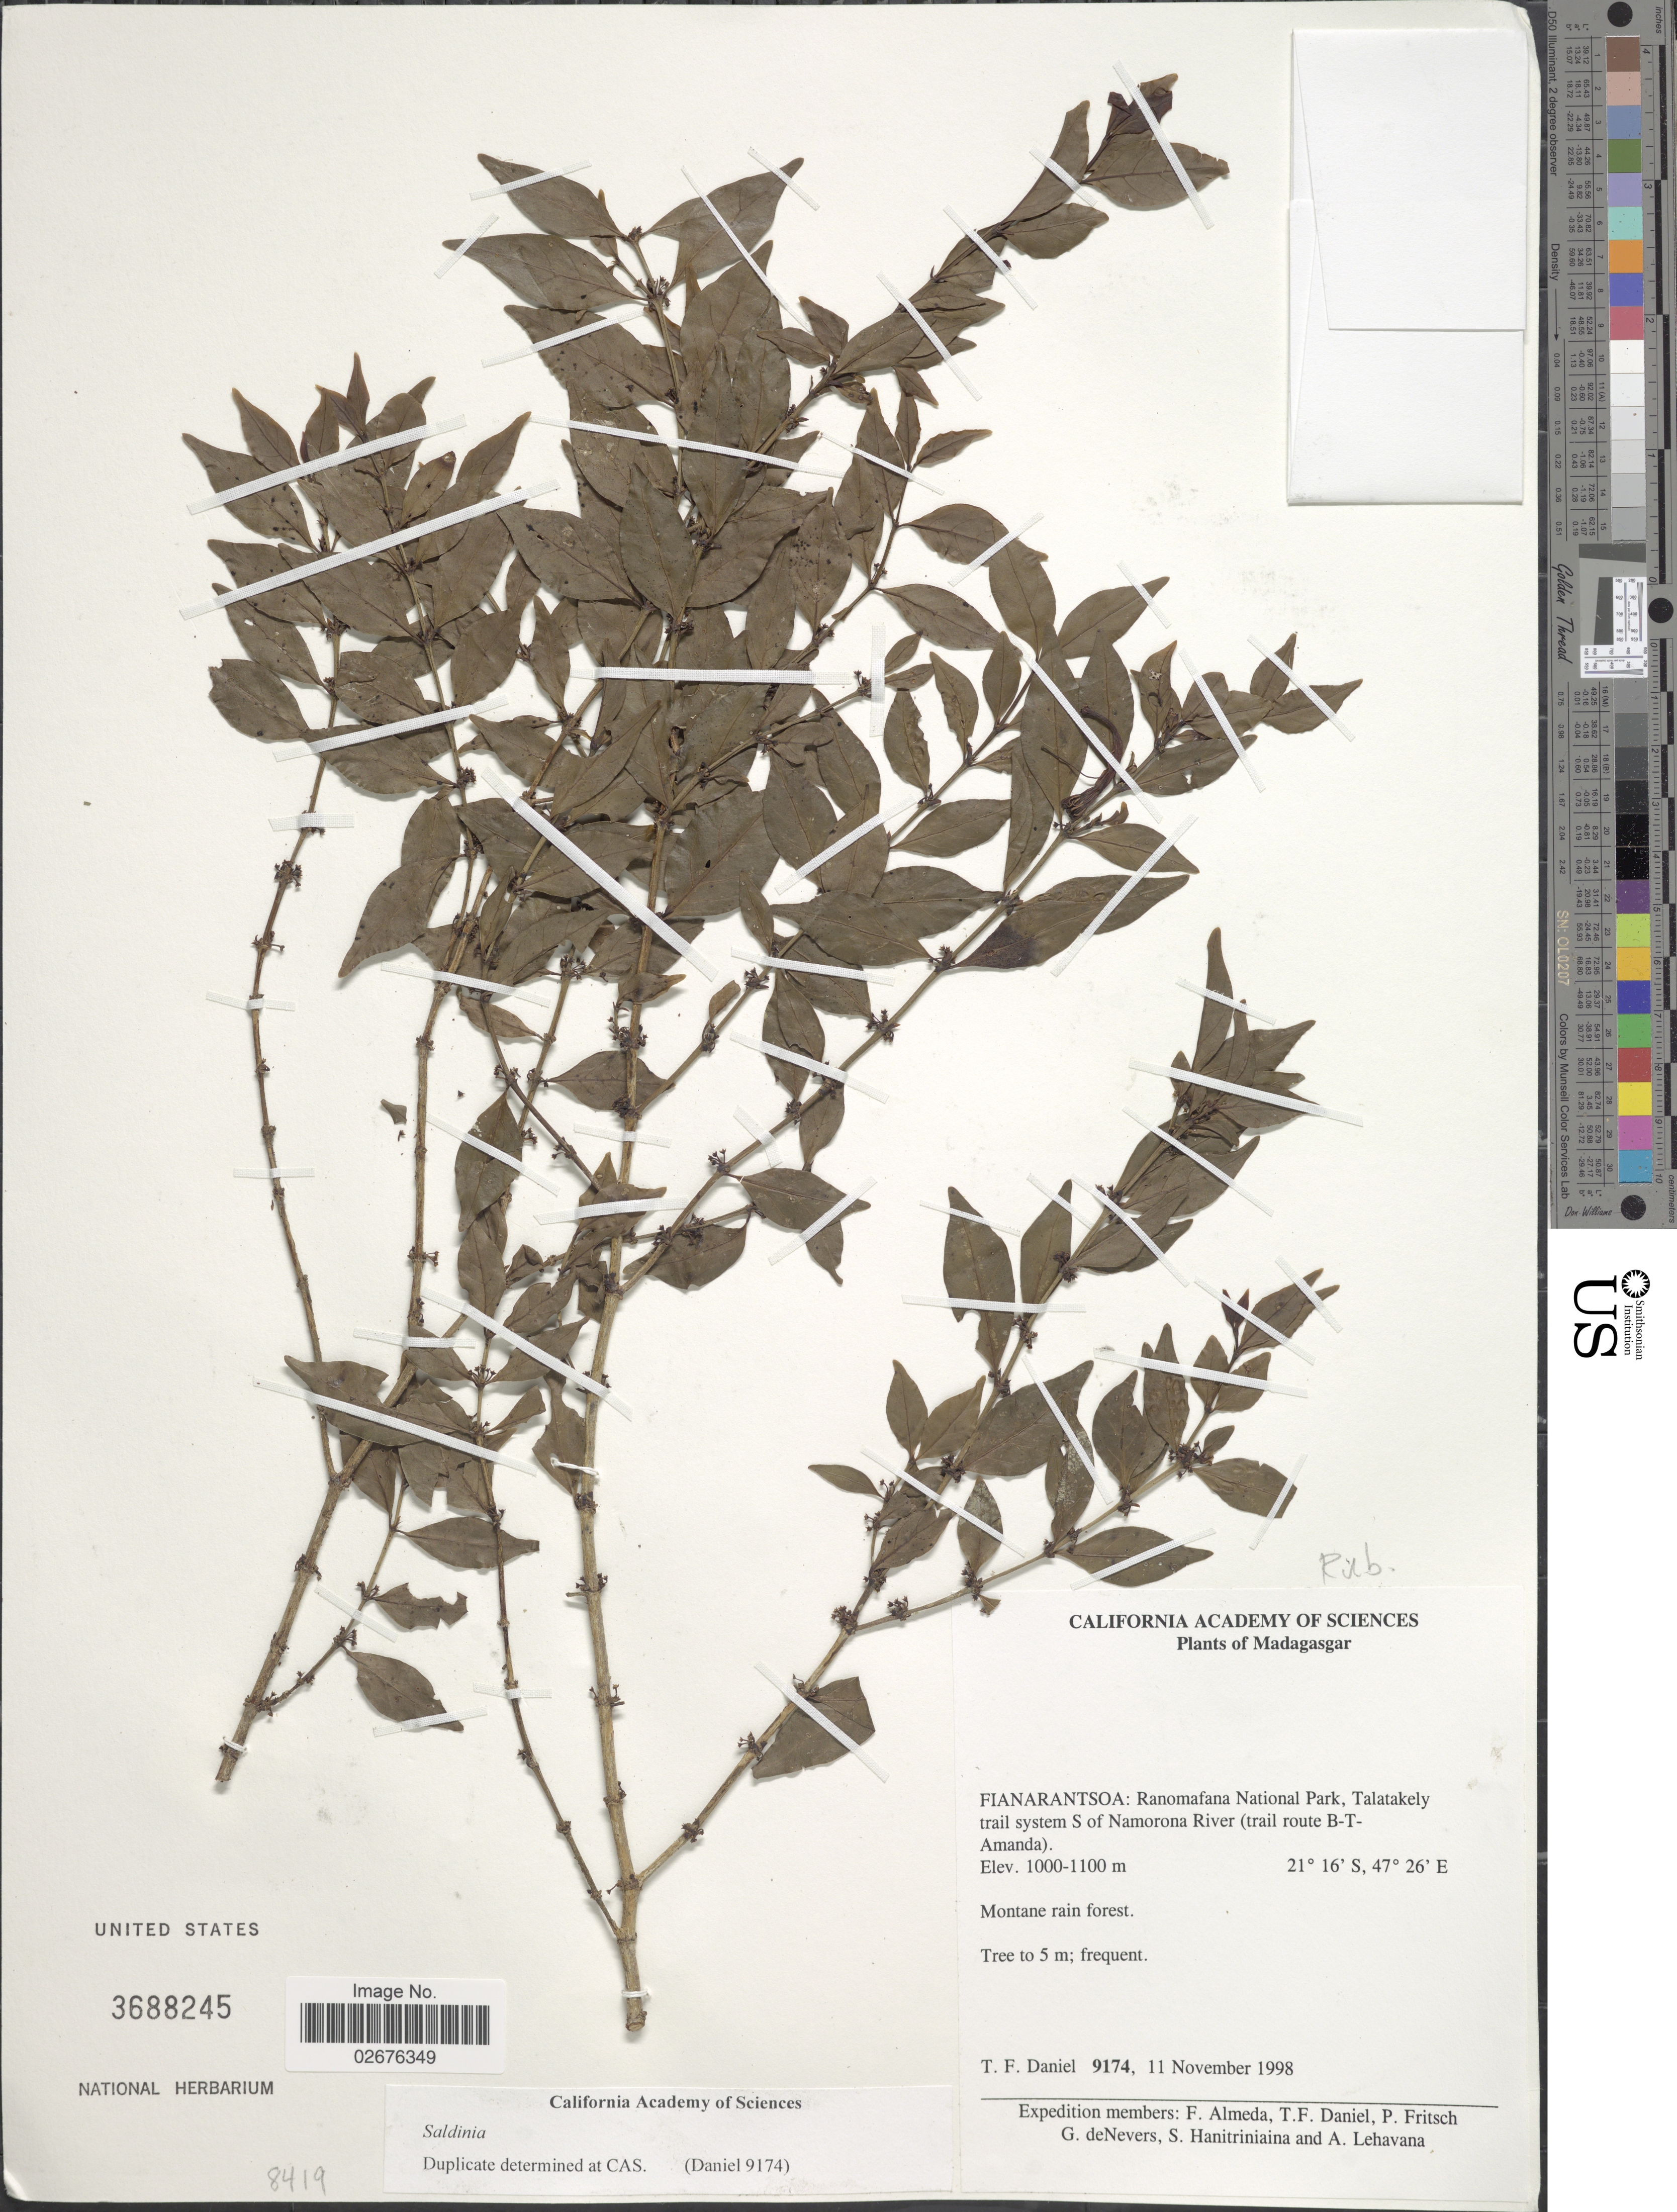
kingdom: Plantae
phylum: Tracheophyta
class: Magnoliopsida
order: Gentianales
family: Rubiaceae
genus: Saldinia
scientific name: Saldinia sp.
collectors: T. F. Daniel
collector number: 9174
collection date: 1998-11-11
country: Madagascar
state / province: Vatovavy Fitovinany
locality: Ranomafana National Park, Talatakely trail system S of Namorona River (trail route B-T-Amanda)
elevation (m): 1000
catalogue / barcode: US 3688245